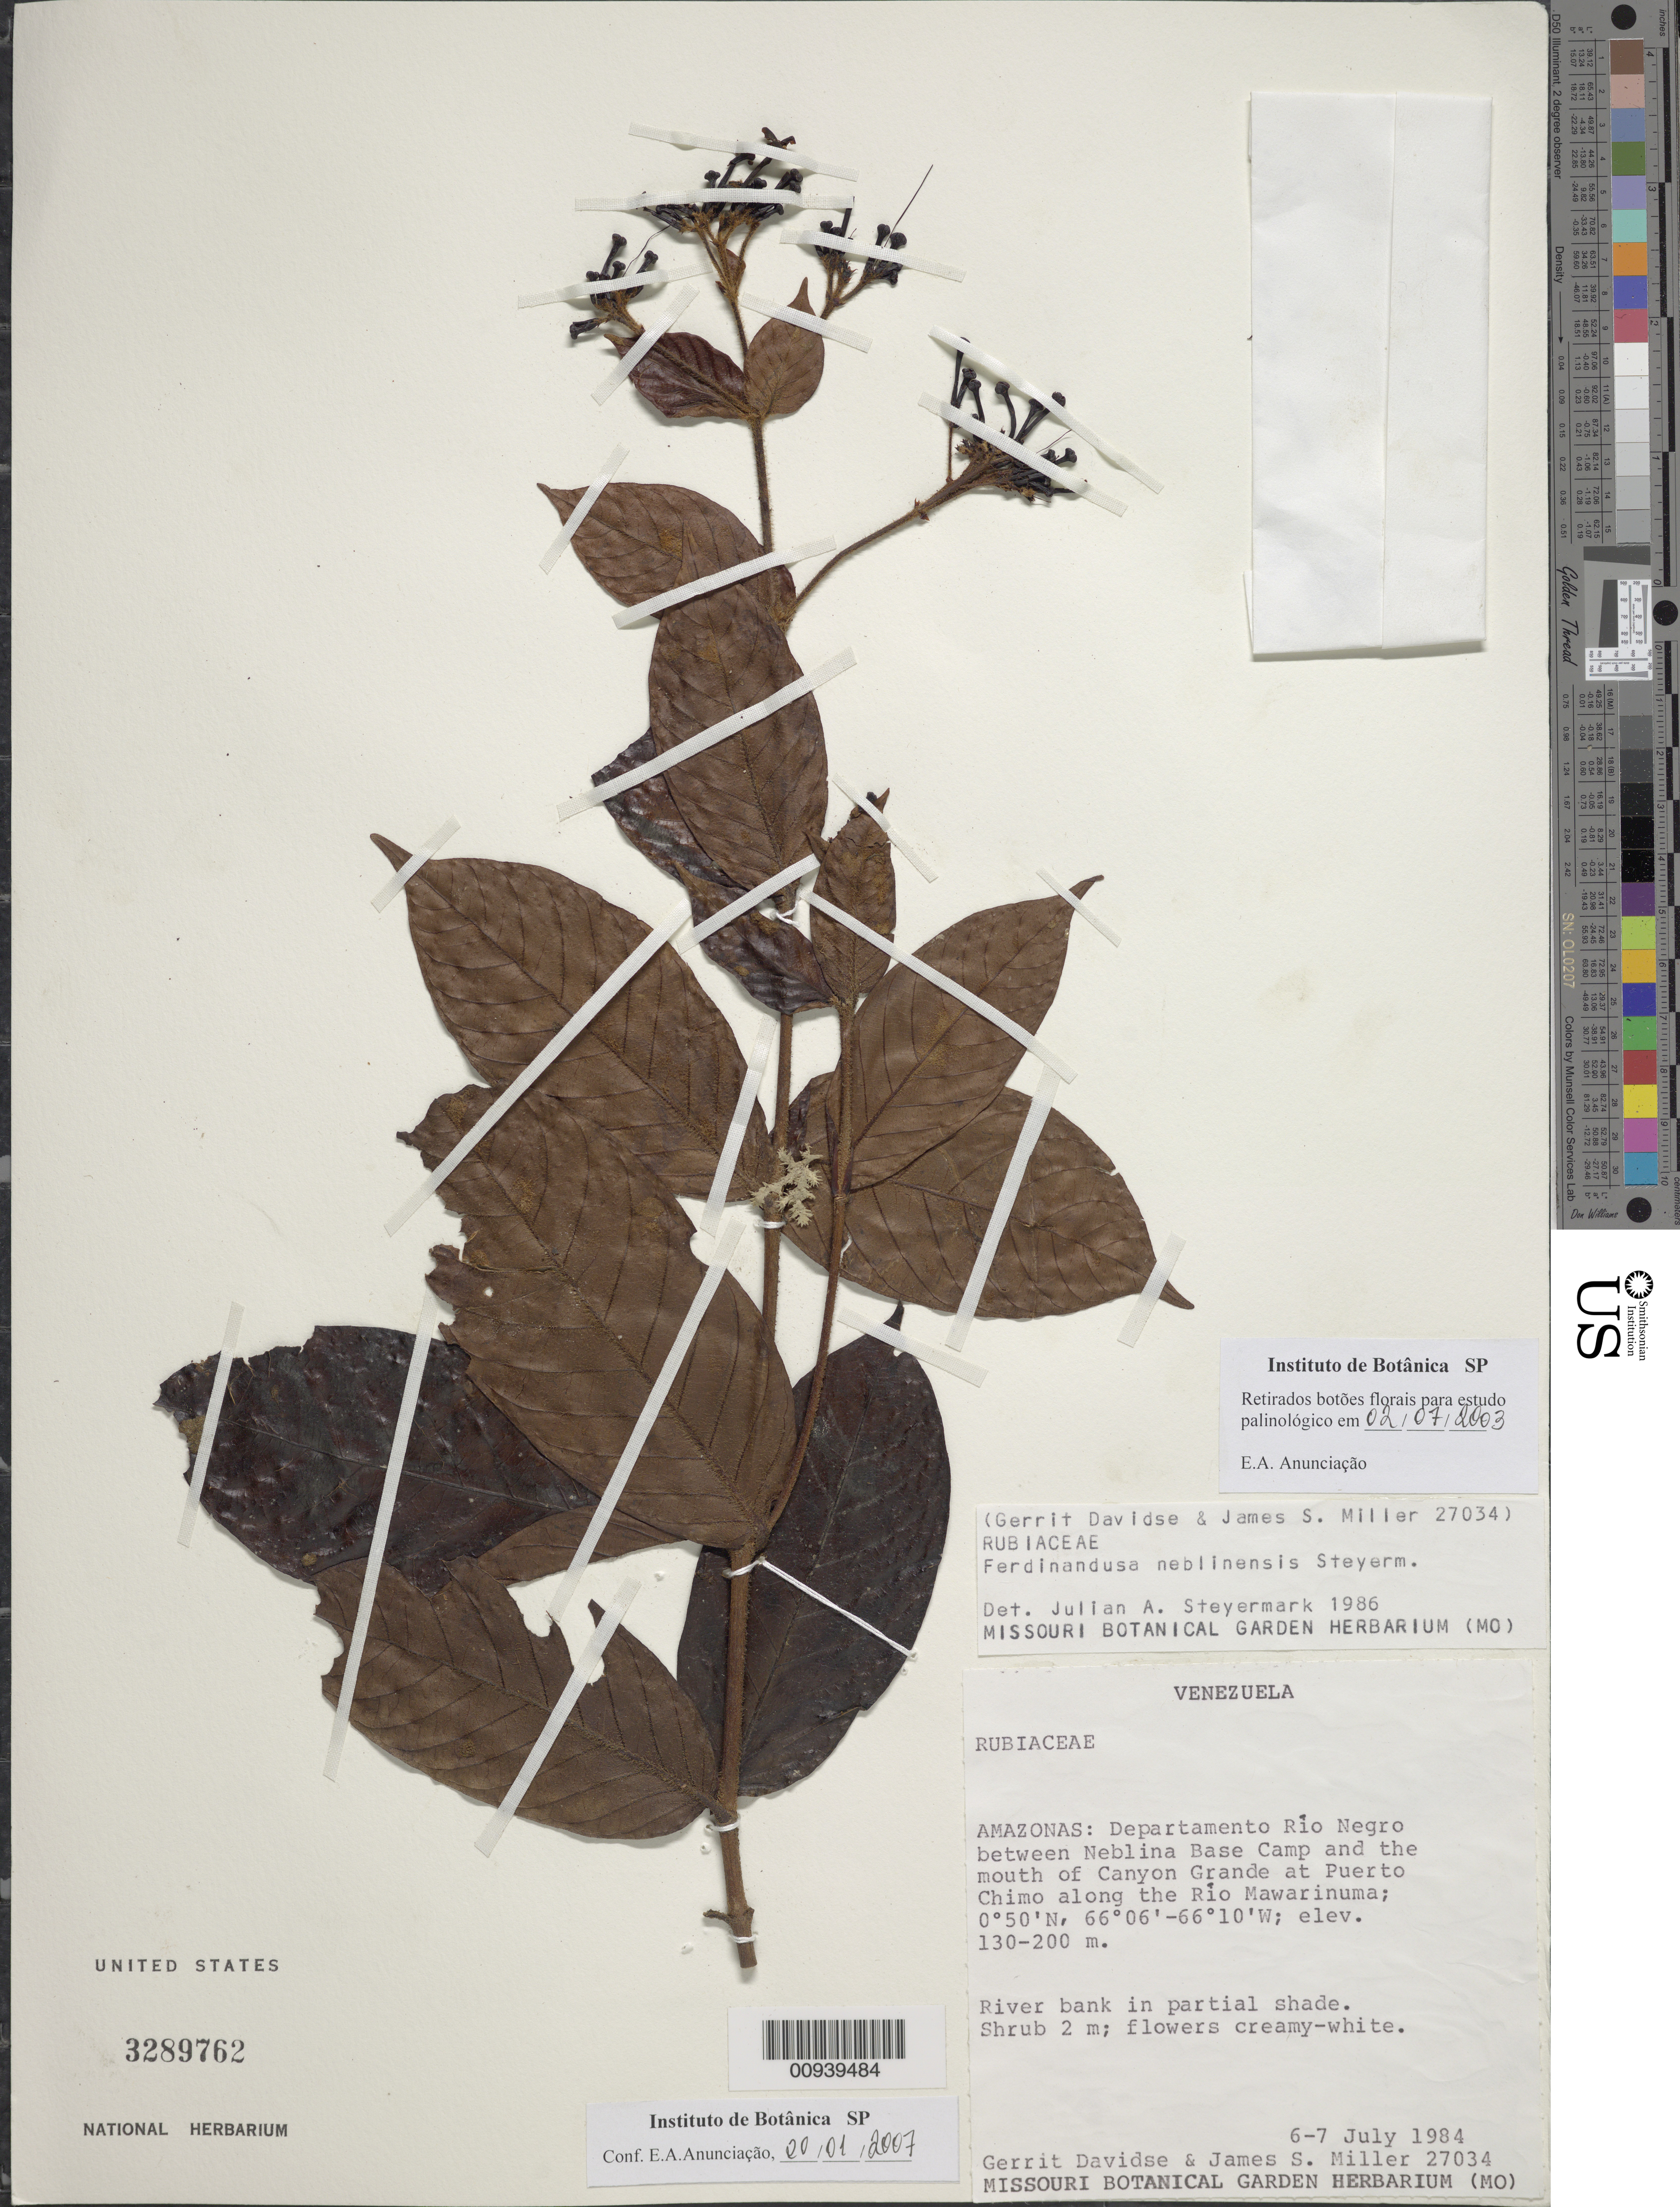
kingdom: Plantae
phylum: Tracheophyta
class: Magnoliopsida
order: Gentianales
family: Rubiaceae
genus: Ferdinandusa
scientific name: Ferdinandusa neblinensis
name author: Steyerm.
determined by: Anunciação, E. A. d.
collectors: G. Davidse & J. S. Miller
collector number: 27034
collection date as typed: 6-Jul-84 to 7-Jul-84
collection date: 1984-07-06/1984-07-07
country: Venezuela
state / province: Amazonas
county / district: Río Negro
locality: Neblina Base Camp to mouth of Canyon Grande, along Río Mawarinuma, at Puerto Chimo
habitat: Riverbank in partial shade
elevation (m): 130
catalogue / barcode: US 3289762